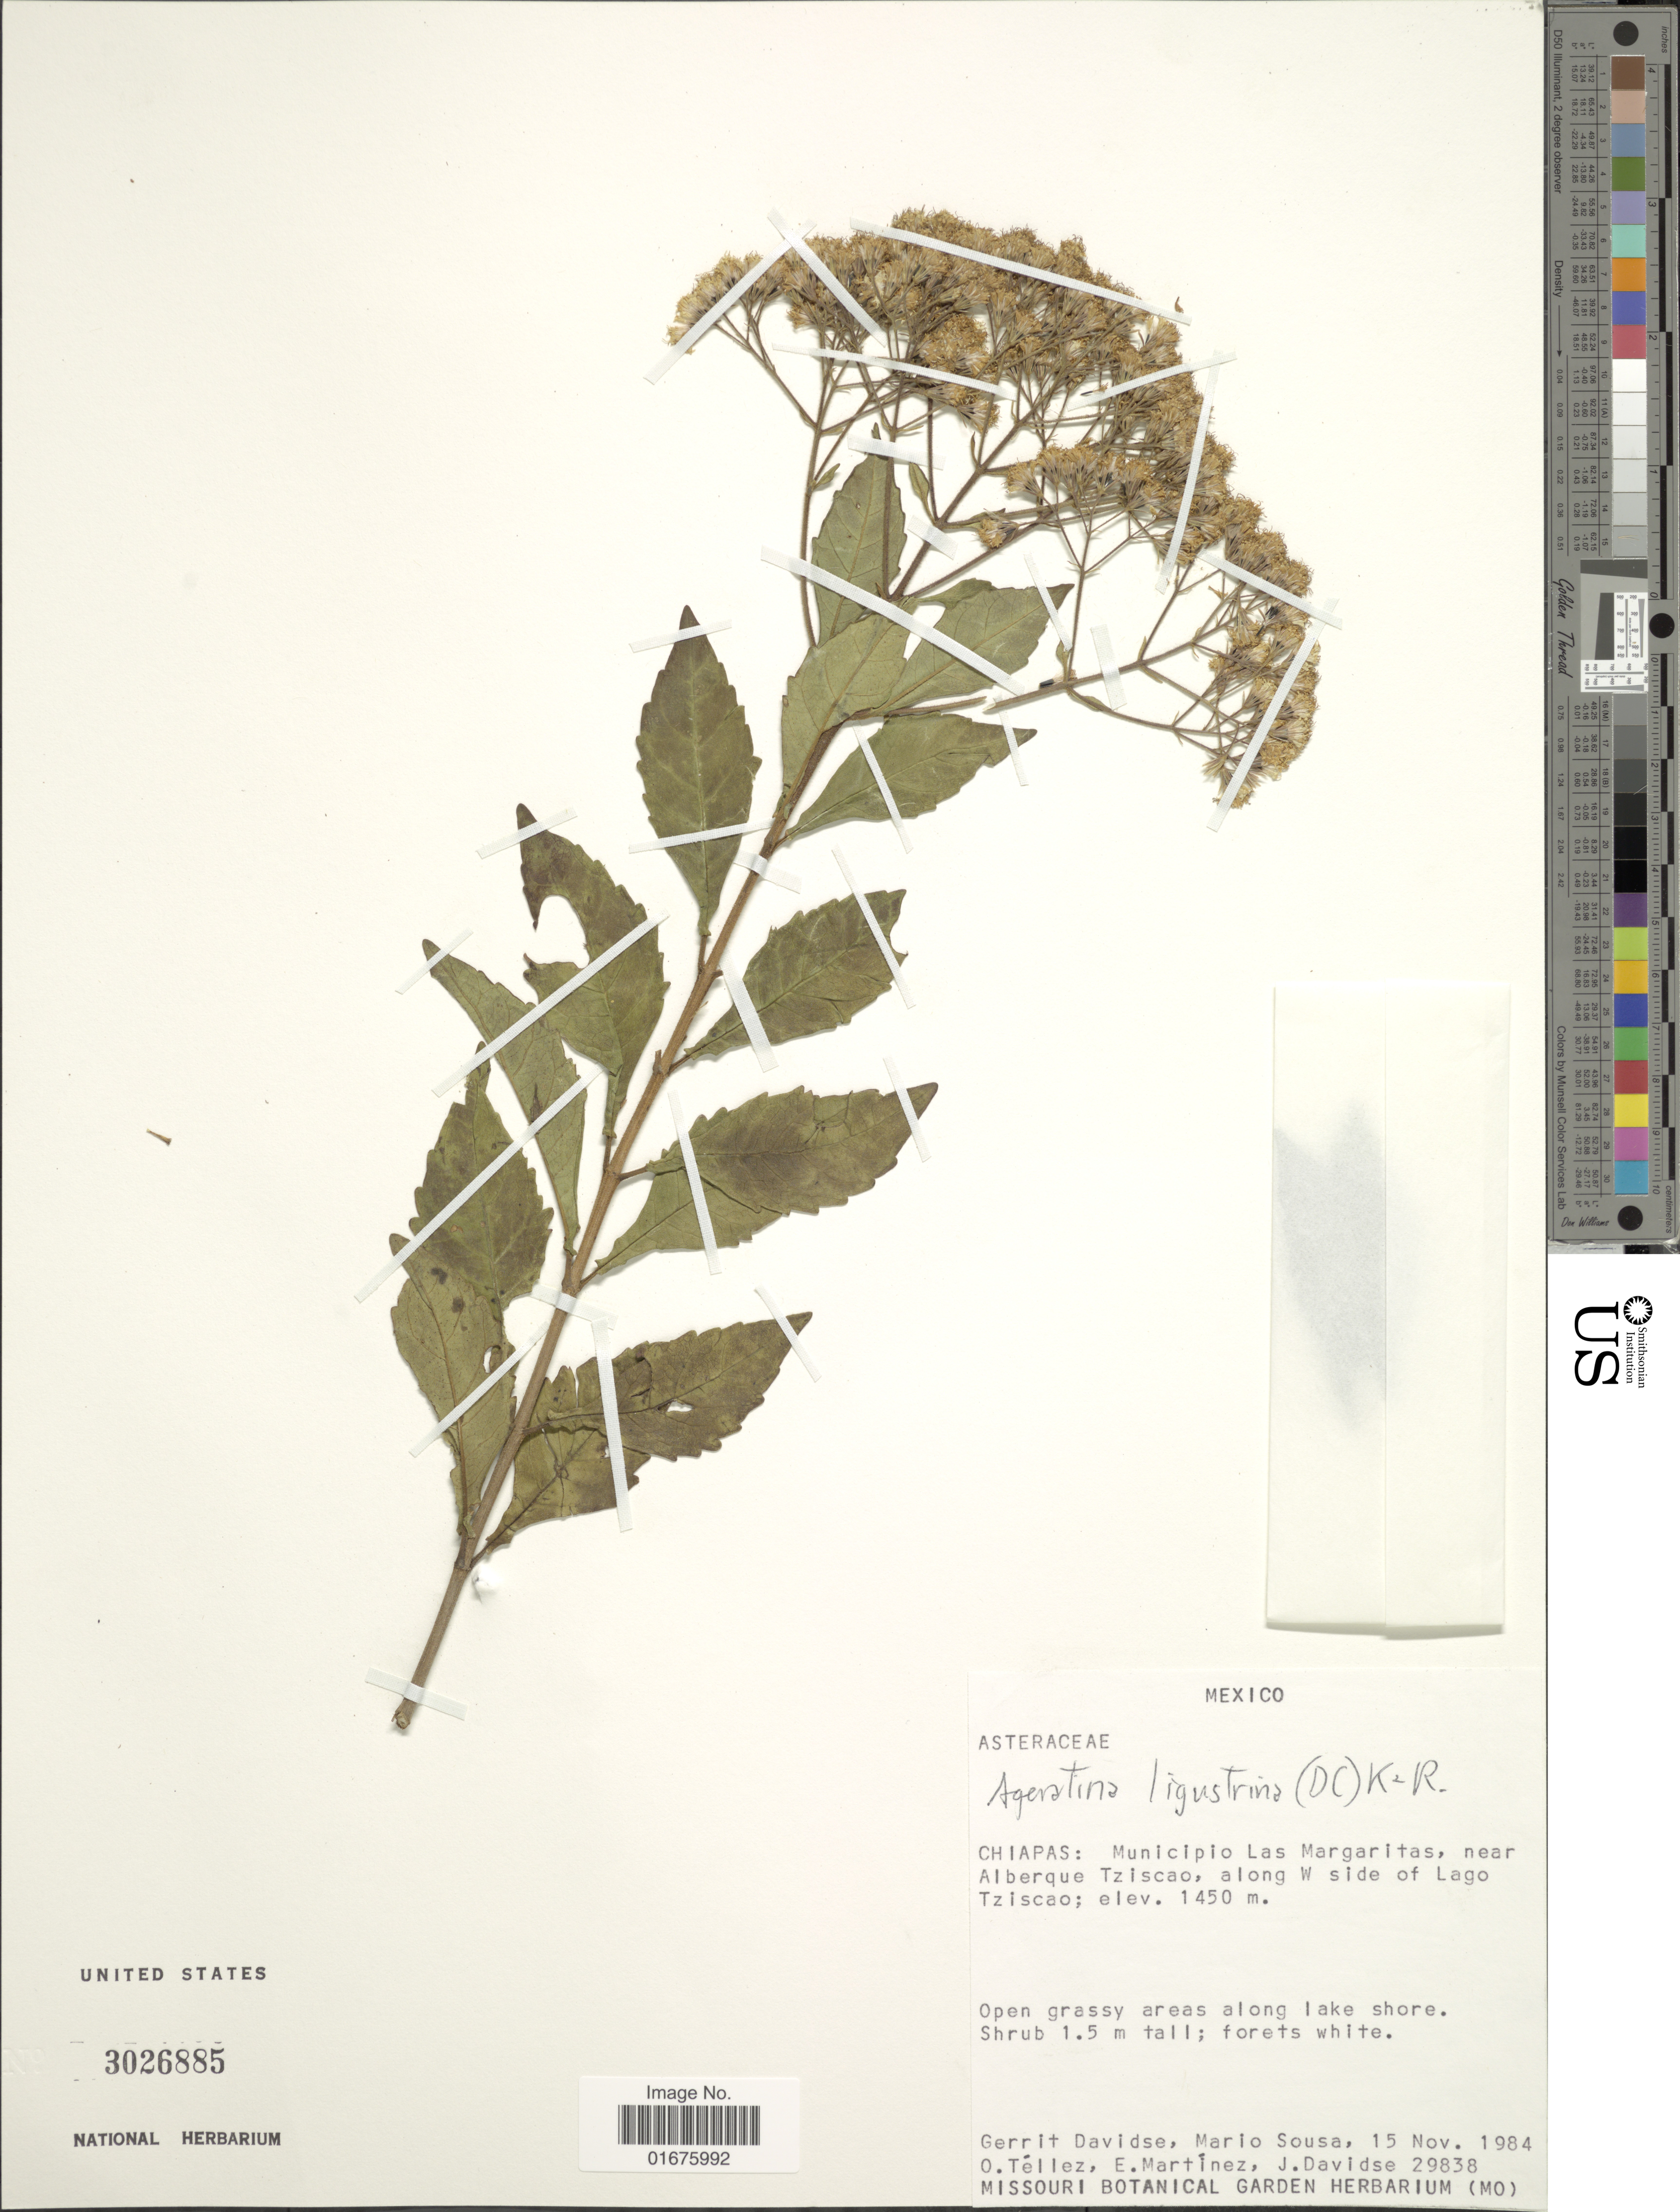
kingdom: Plantae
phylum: Tracheophyta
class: Magnoliopsida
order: Asterales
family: Asteraceae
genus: Ageratina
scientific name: Ageratina ligustrina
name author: (DC.) R.M. King & H. Rob.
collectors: G. Davidse, M. Sousa S., O. Tellez, E. Martínez & J. Davidse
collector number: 29838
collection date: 1984-11-15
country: Mexico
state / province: Chiapas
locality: Municipio Las Margaritas, near Alberque Tziscao, along W side of Lago Tziscao, open grassy areas along lake shore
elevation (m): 1450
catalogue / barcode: US 3026885